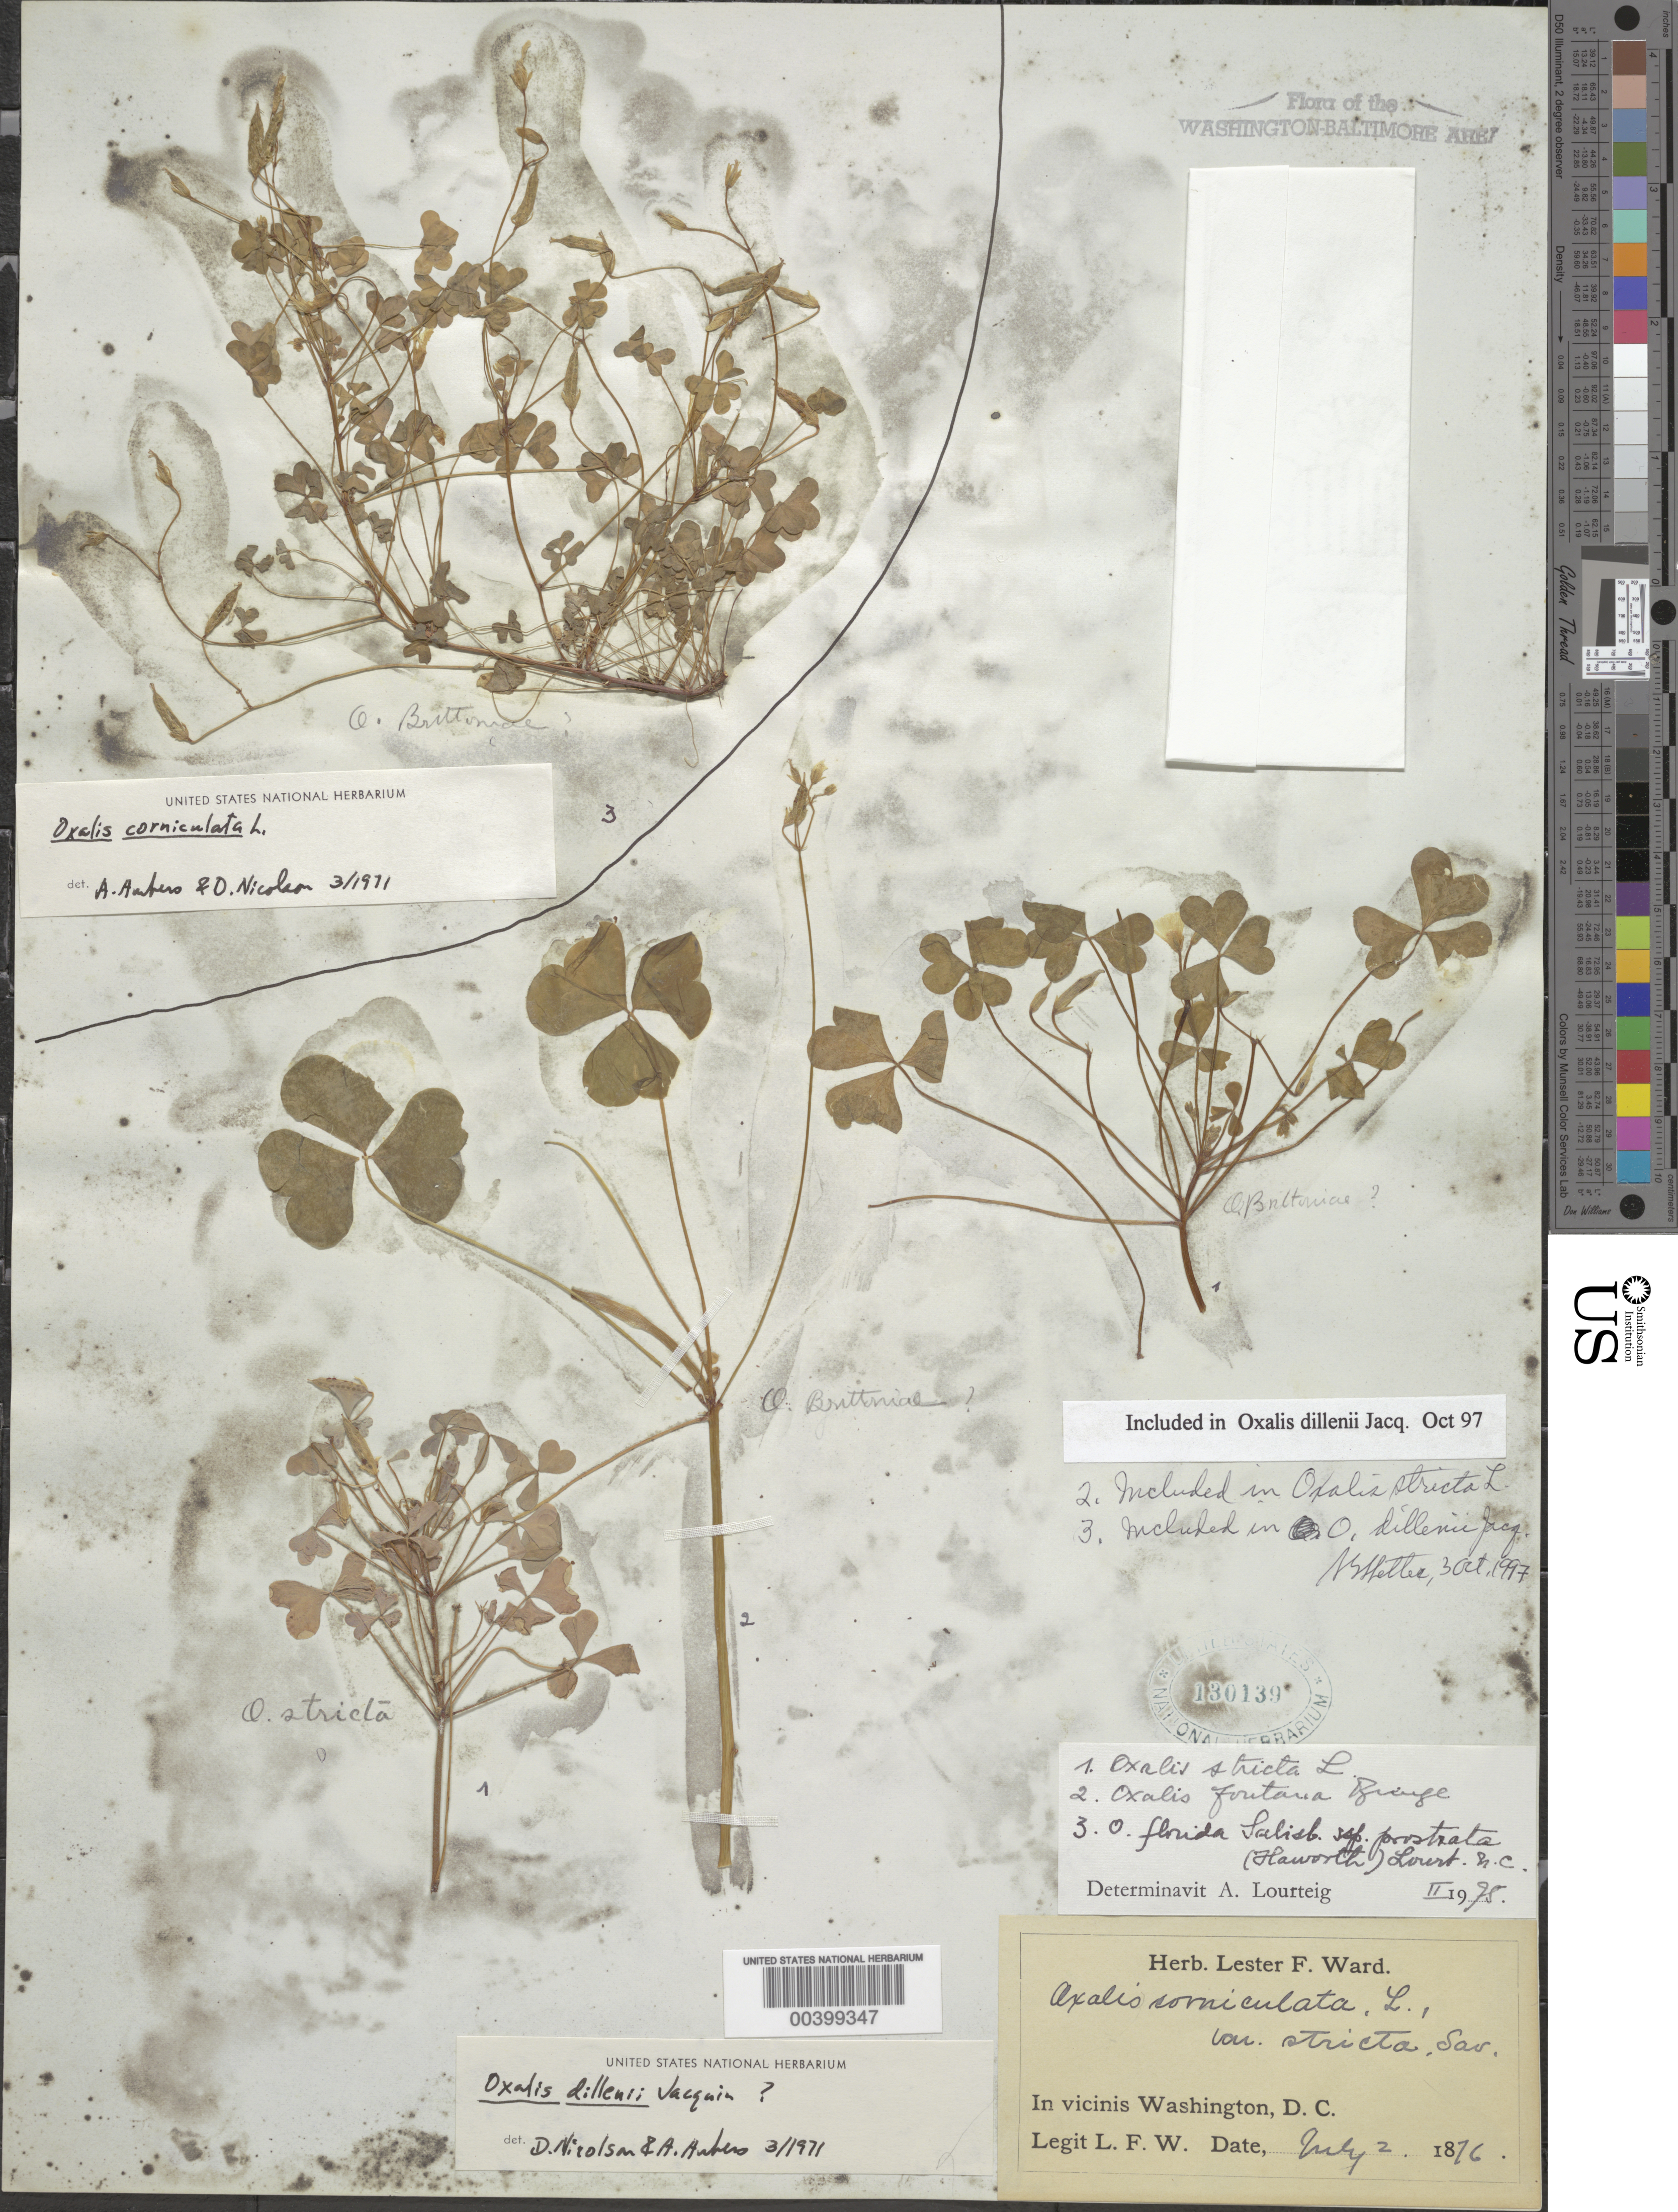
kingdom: Plantae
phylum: Tracheophyta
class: Magnoliopsida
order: Oxalidales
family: Oxalidaceae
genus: Oxalis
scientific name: Oxalis dillenii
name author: Jacq.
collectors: L. F. Ward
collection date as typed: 02 Jul 1876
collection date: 1876-07-02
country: United States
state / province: District of Columbia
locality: Washington DC area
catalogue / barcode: US 130139